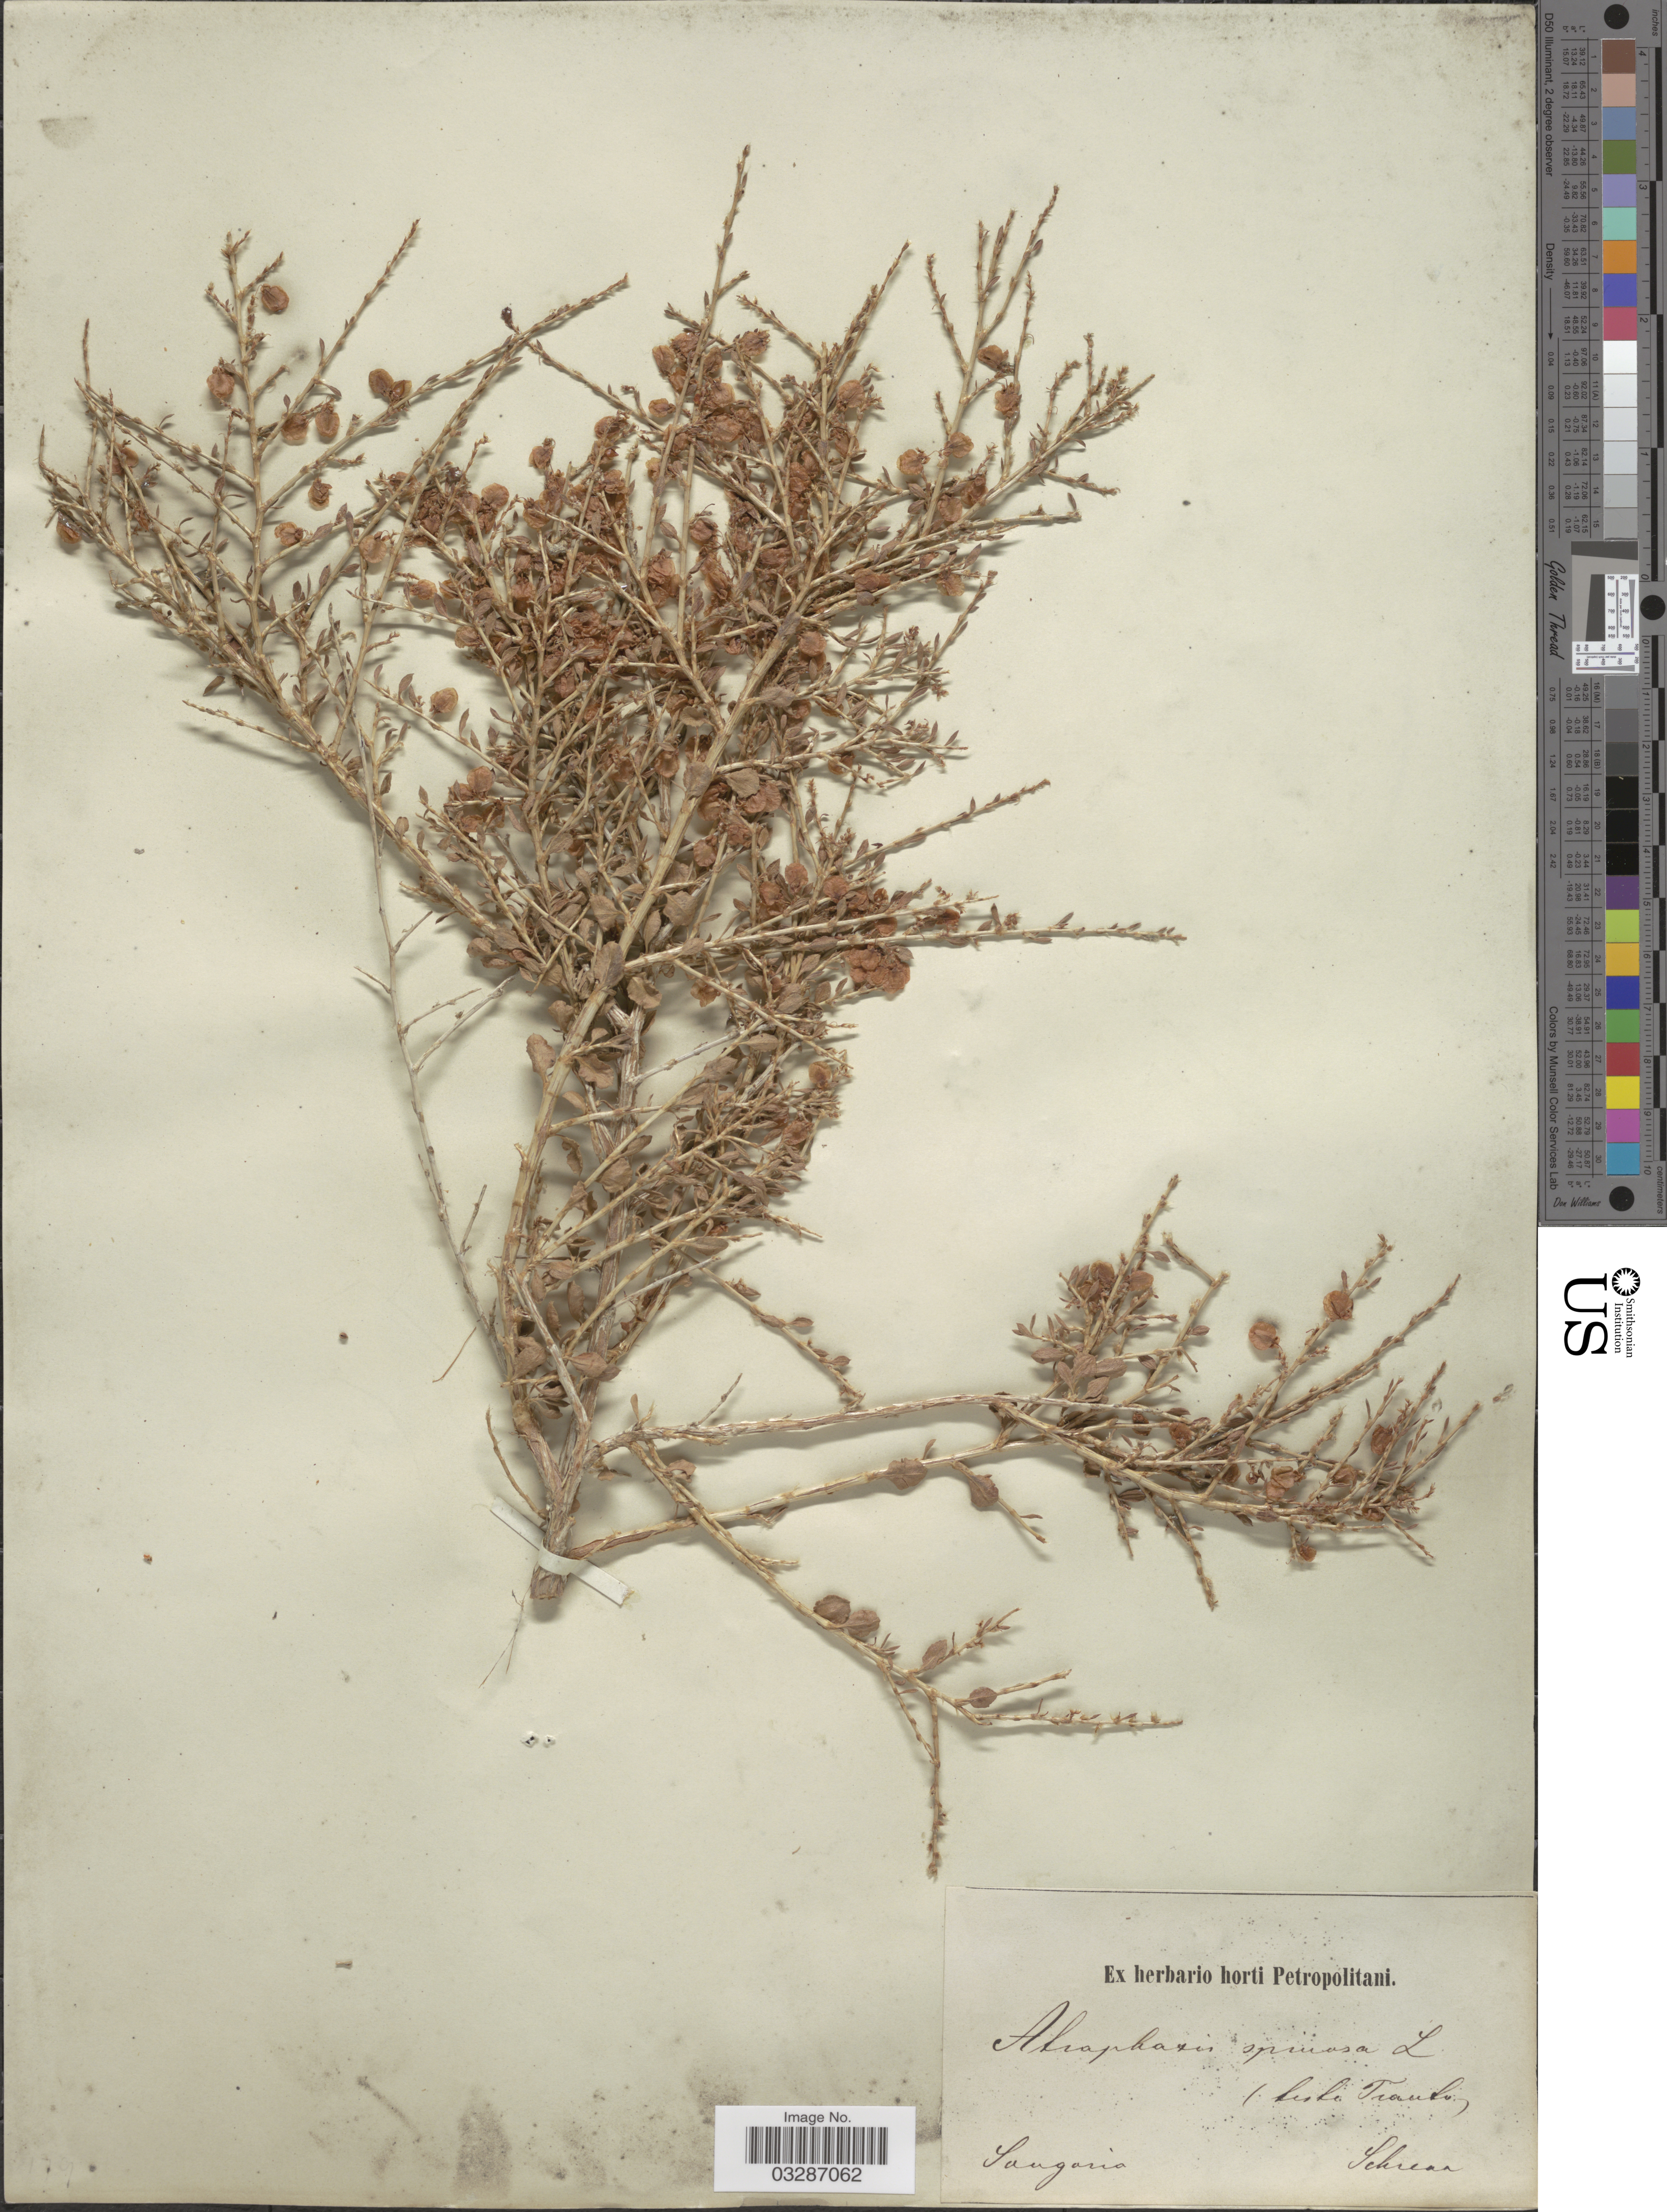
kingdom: Plantae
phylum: Tracheophyta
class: Magnoliopsida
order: Caryophyllales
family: Polygonaceae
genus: Atraphaxis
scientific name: Atraphaxis spinosa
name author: L.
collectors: A.G. Schrenk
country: Kazakhstan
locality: Songoria.